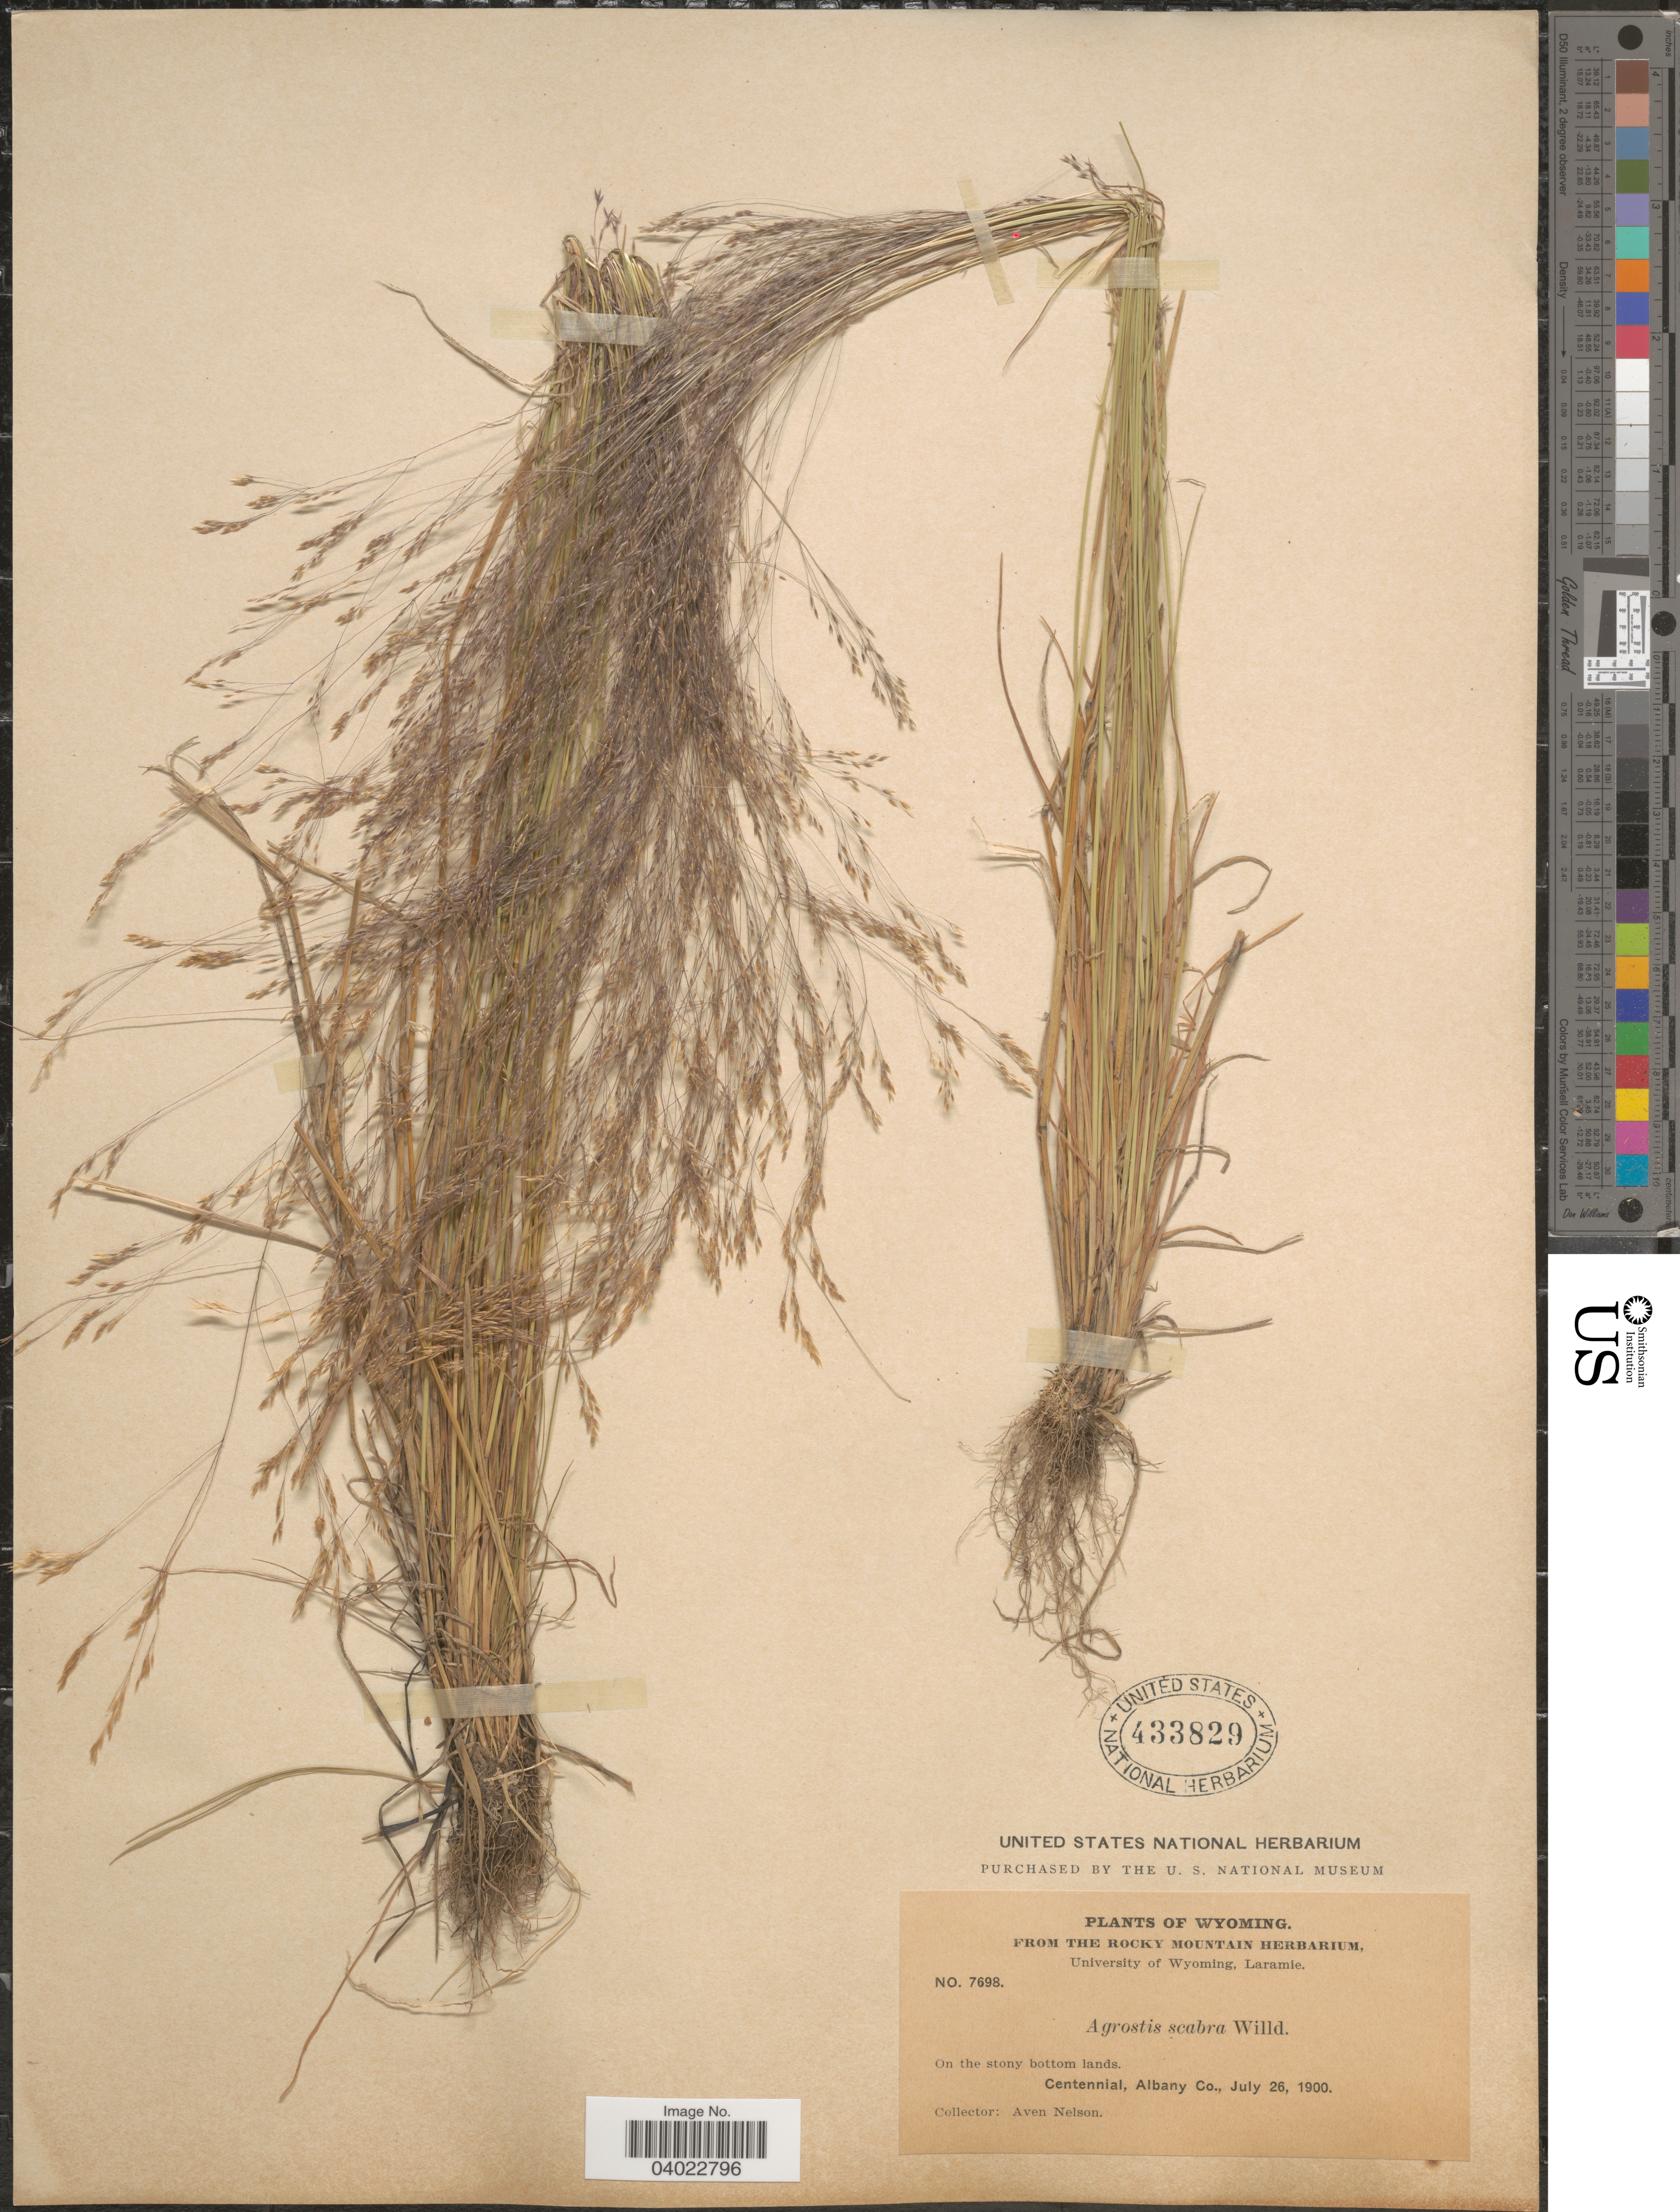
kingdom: Plantae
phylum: Tracheophyta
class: Liliopsida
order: Poales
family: Poaceae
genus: Agrostis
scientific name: Agrostis scabra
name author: Willd.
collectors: A. Nelson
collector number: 7698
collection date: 1900-07-26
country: United States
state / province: Wyoming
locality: Centennial, Albany Co.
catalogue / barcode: US 433829